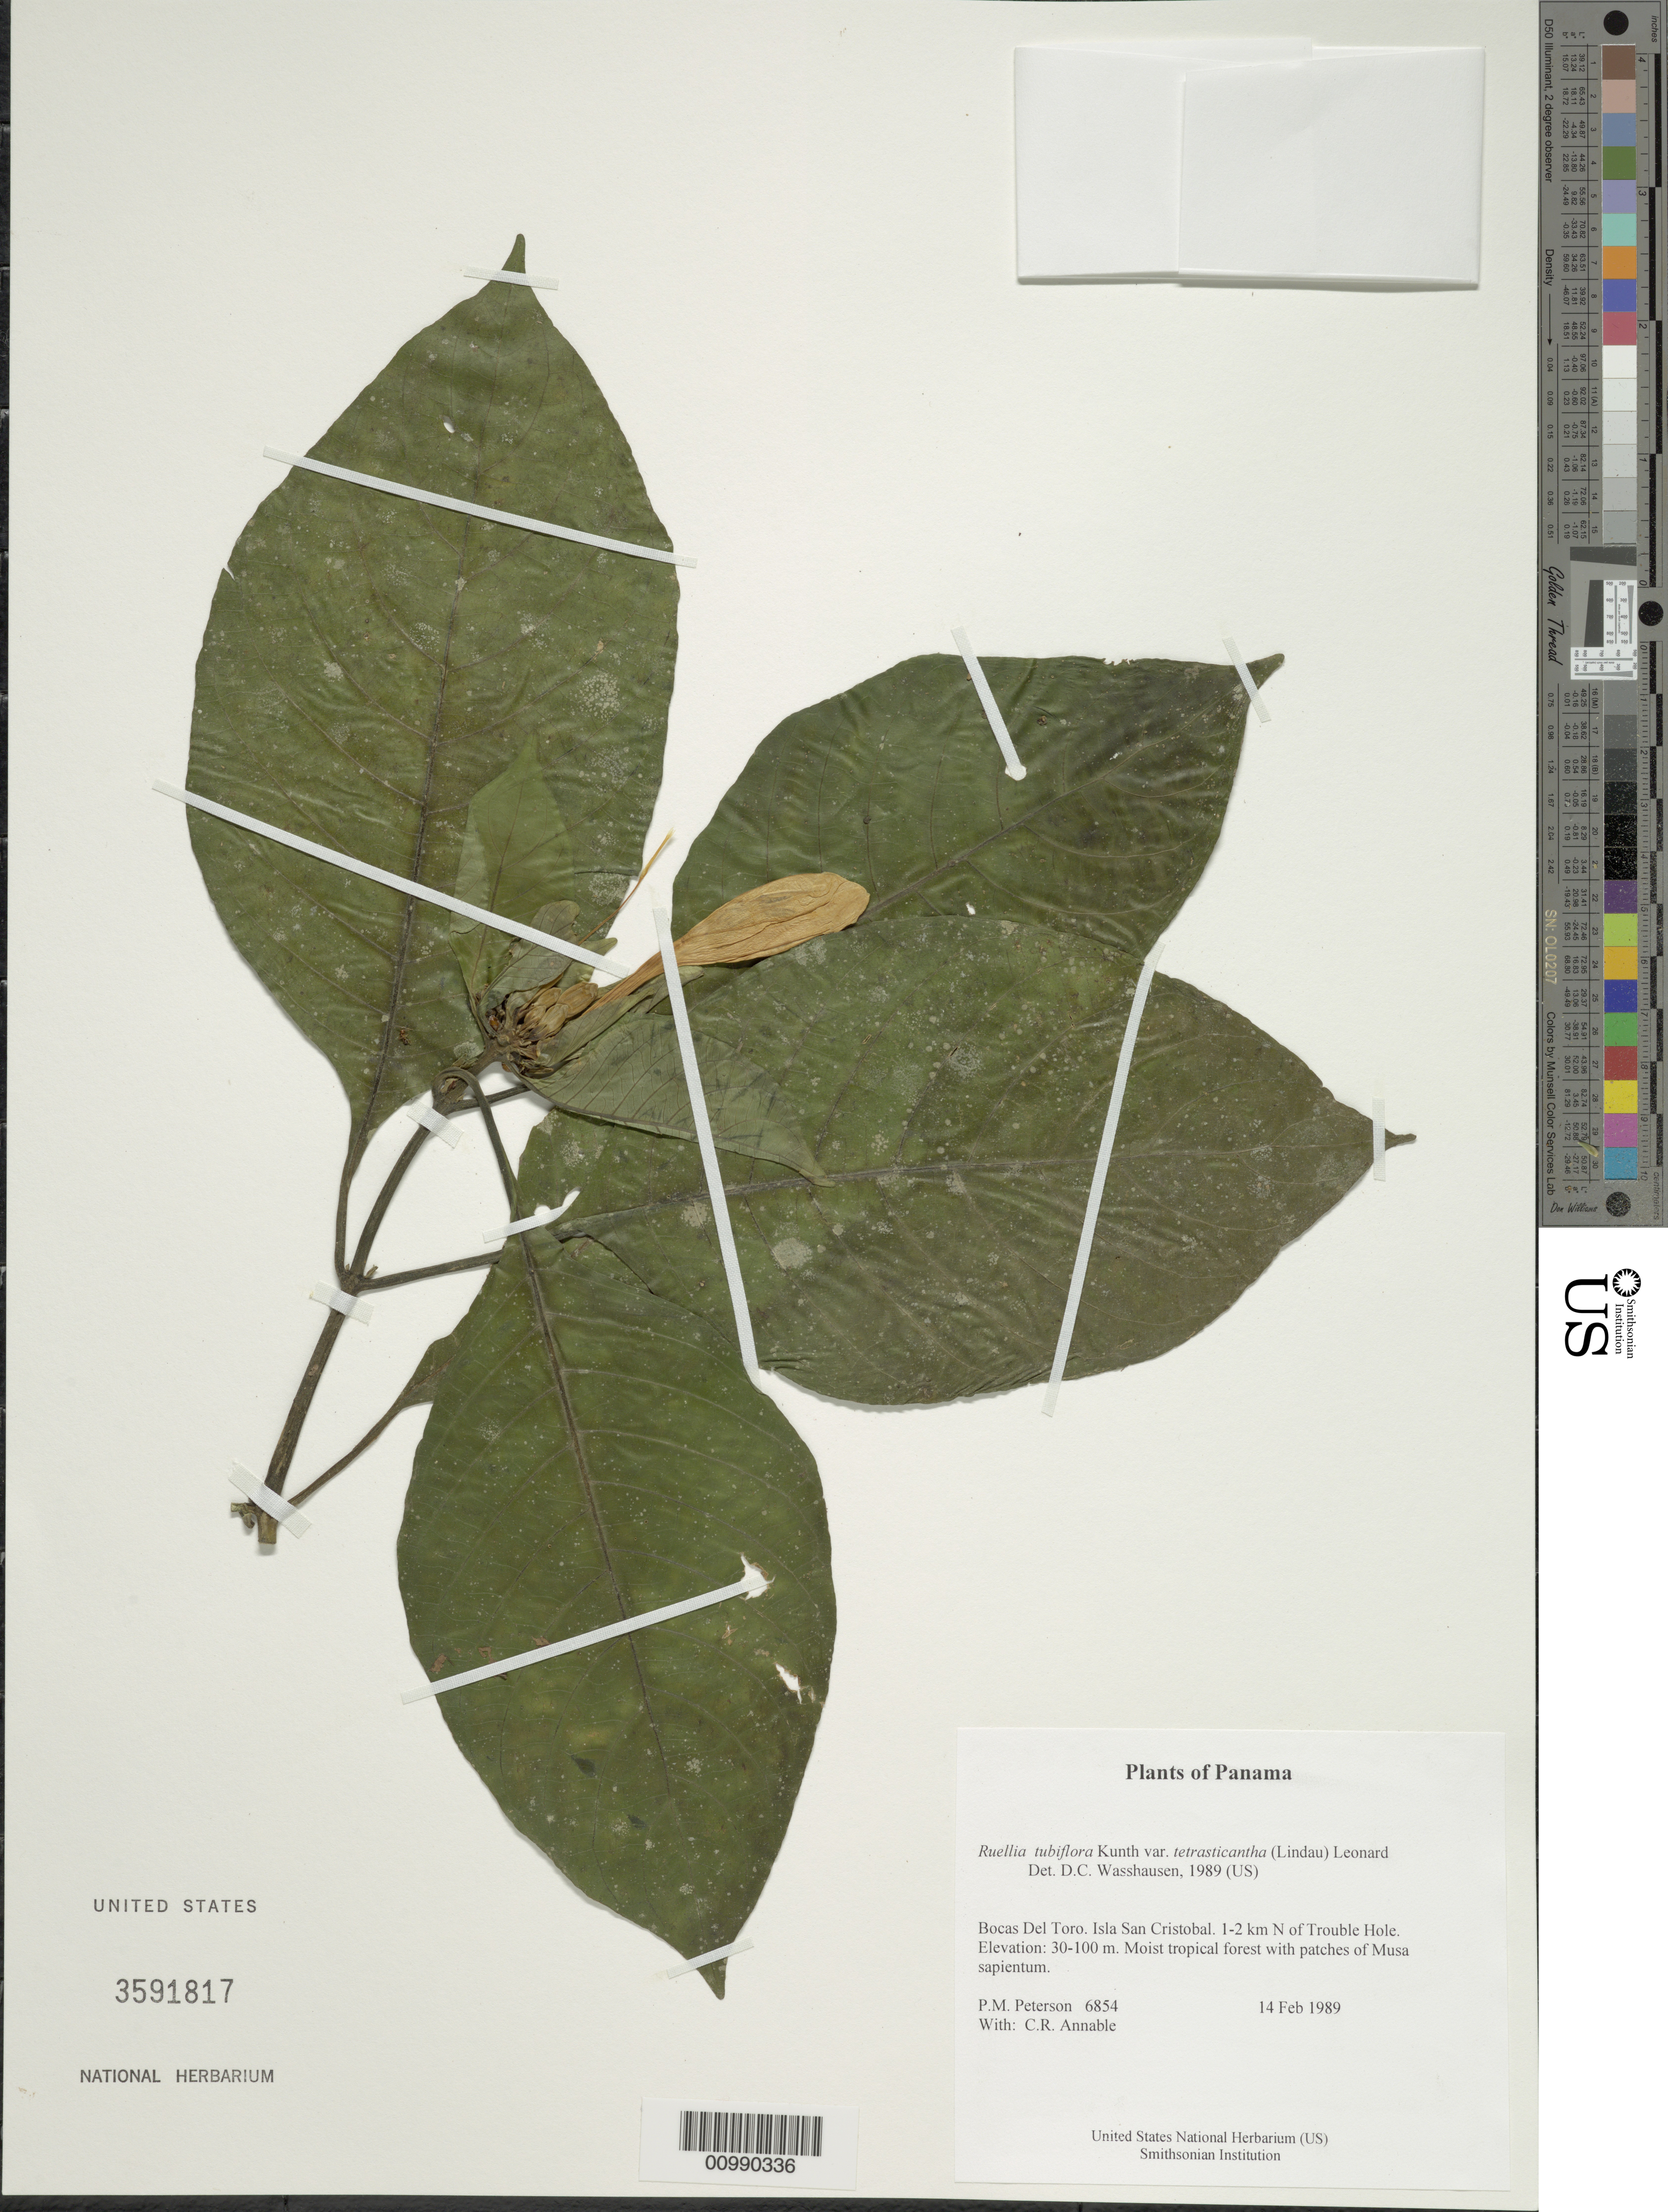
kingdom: Plantae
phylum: Tracheophyta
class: Magnoliopsida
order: Lamiales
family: Acanthaceae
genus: Ruellia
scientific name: Ruellia tubiflora var. tetrastichantha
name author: Kunth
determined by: Wasshausen, Dieter C., (BOT), Smithsonian Institution - National Museum of Natural History (UNITED STATES)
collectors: P. M. Peterson & C. R. Annable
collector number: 06854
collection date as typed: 14 Feb 1989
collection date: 1989-02-14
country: Panama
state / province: Bocas del Toro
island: San Cristobal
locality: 1-2 km N of Trouble Hole.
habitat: Moist tropical forest with patches of Musa sapientum.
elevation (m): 30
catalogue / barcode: US 3591817